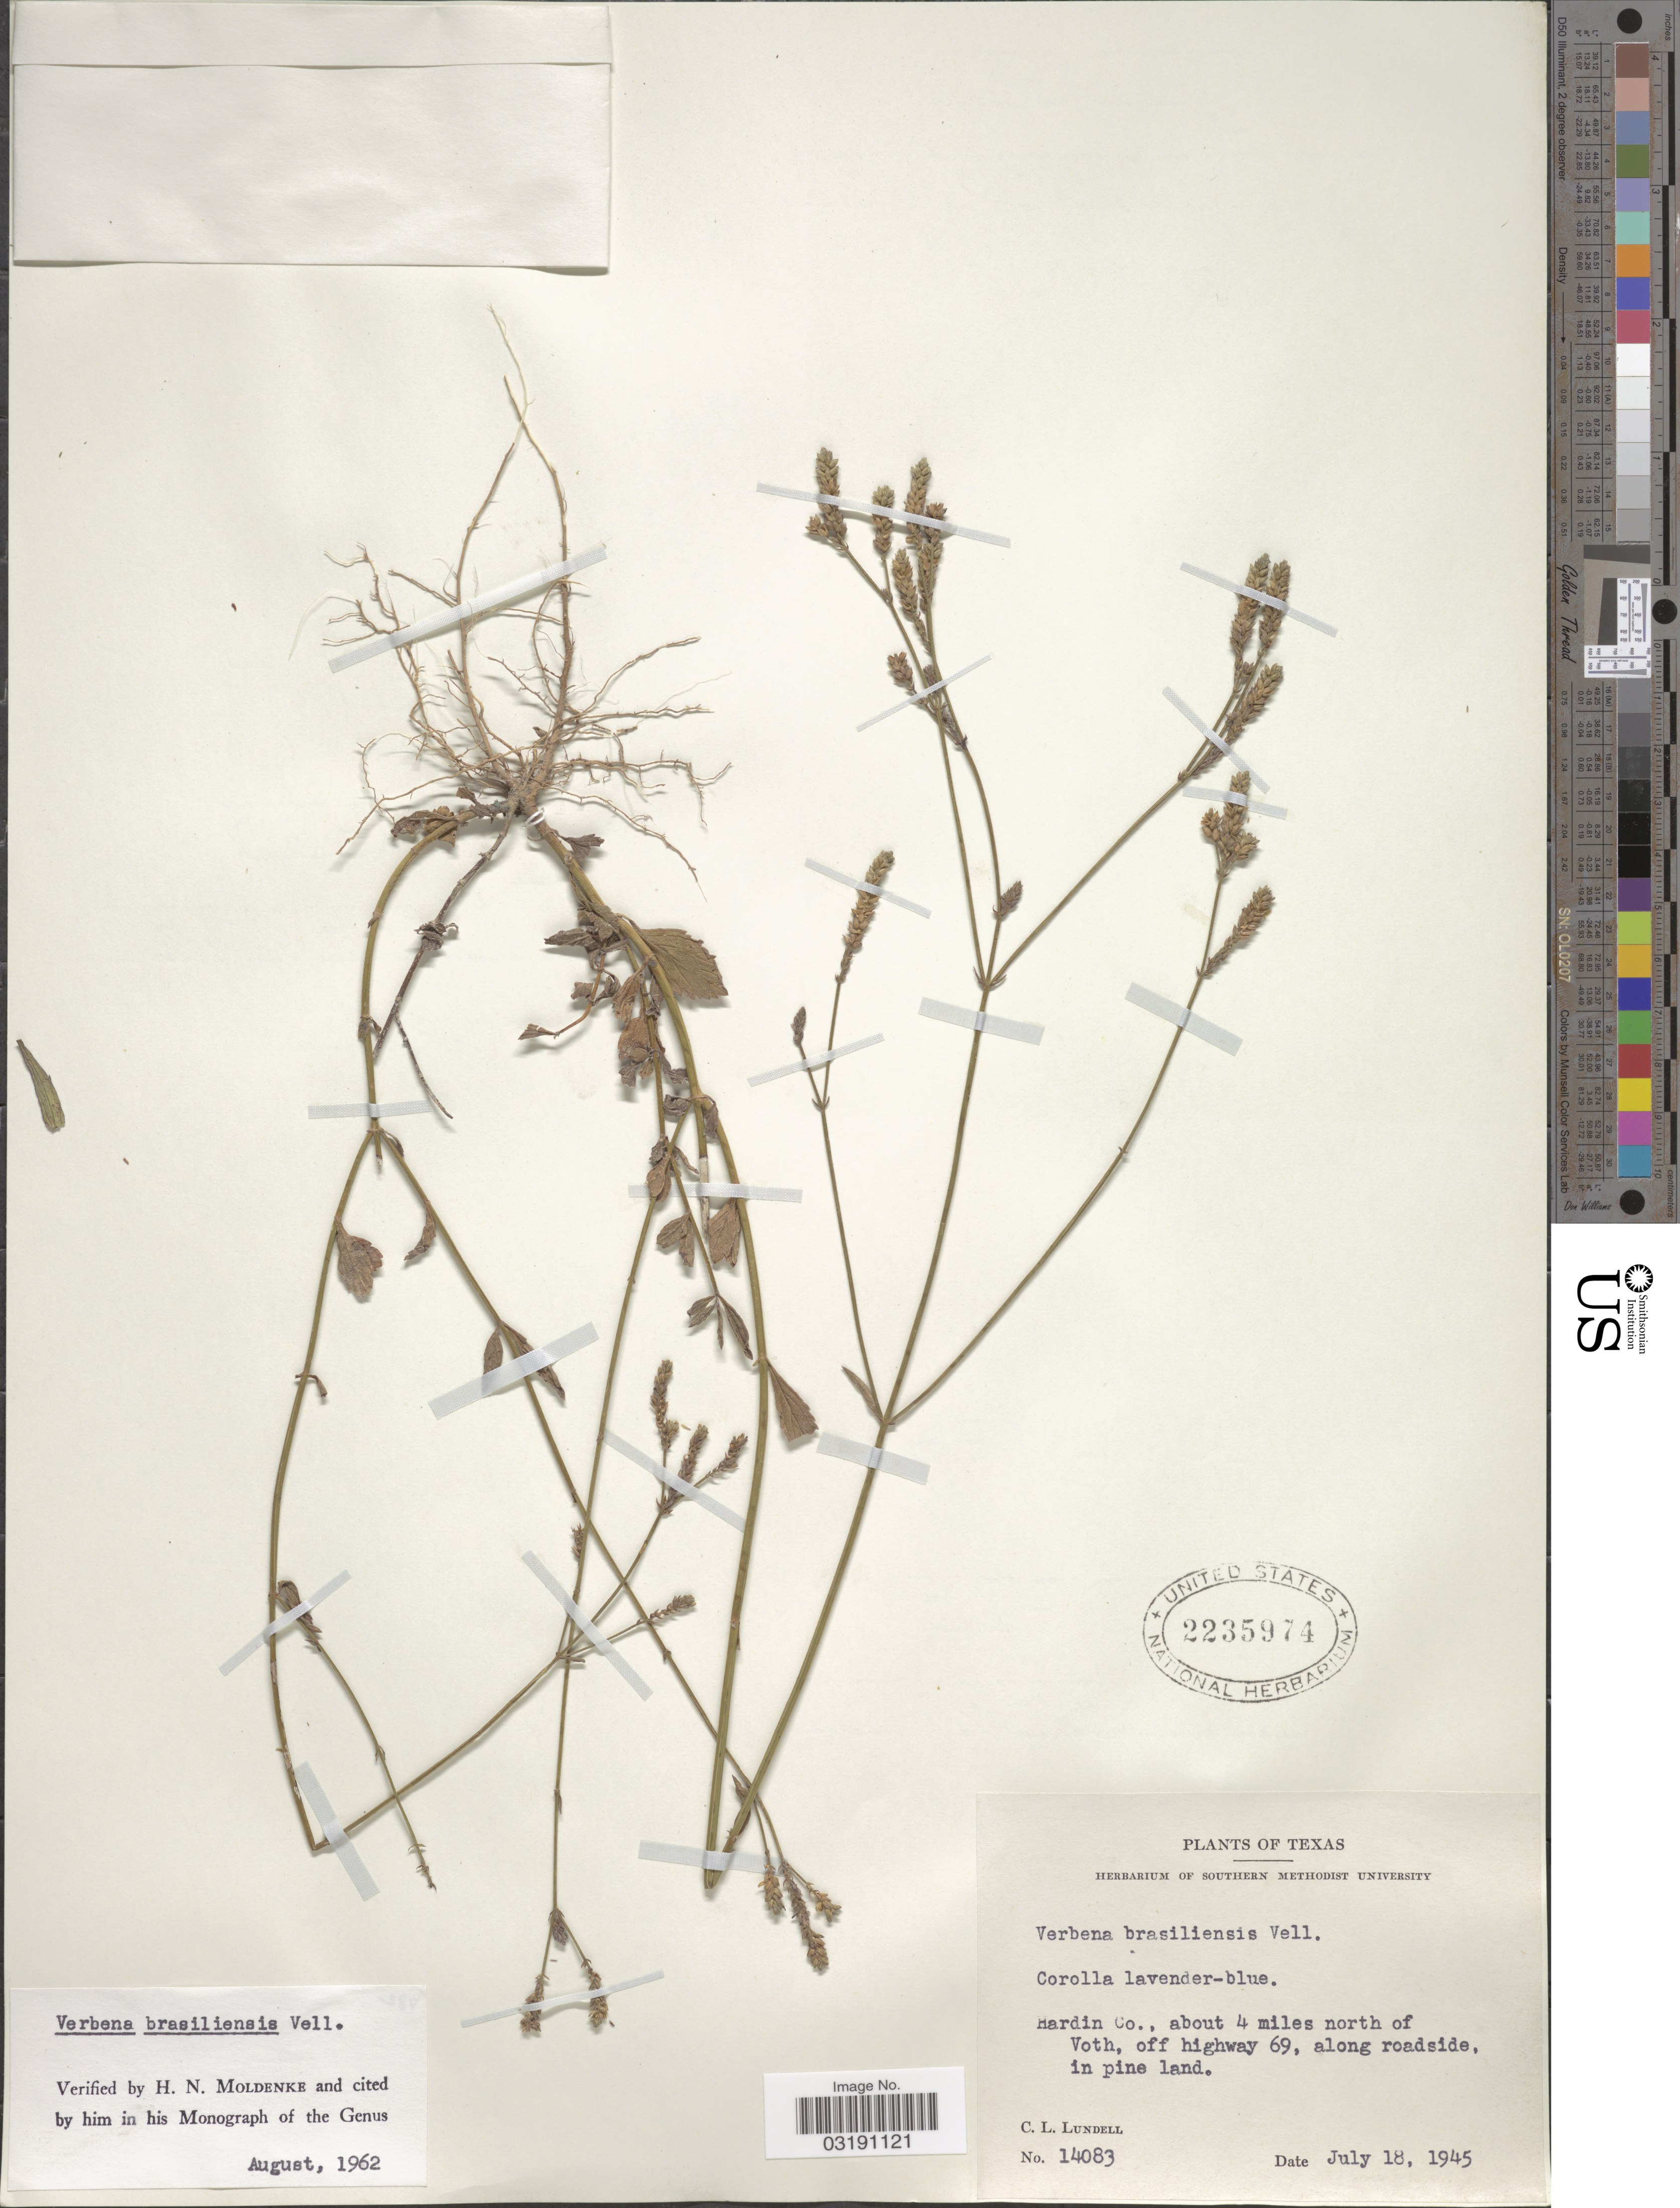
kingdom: Plantae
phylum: Tracheophyta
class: Magnoliopsida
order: Lamiales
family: Verbenaceae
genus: Verbena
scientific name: Verbena brasiliensis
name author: Vell.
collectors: C. L. Lundell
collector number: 14083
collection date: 1945-07-18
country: United States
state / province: Texas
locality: Hardin Co., about 4 miles north of Voth, off highway 69, along roadside, in pine land.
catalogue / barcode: US 2235974